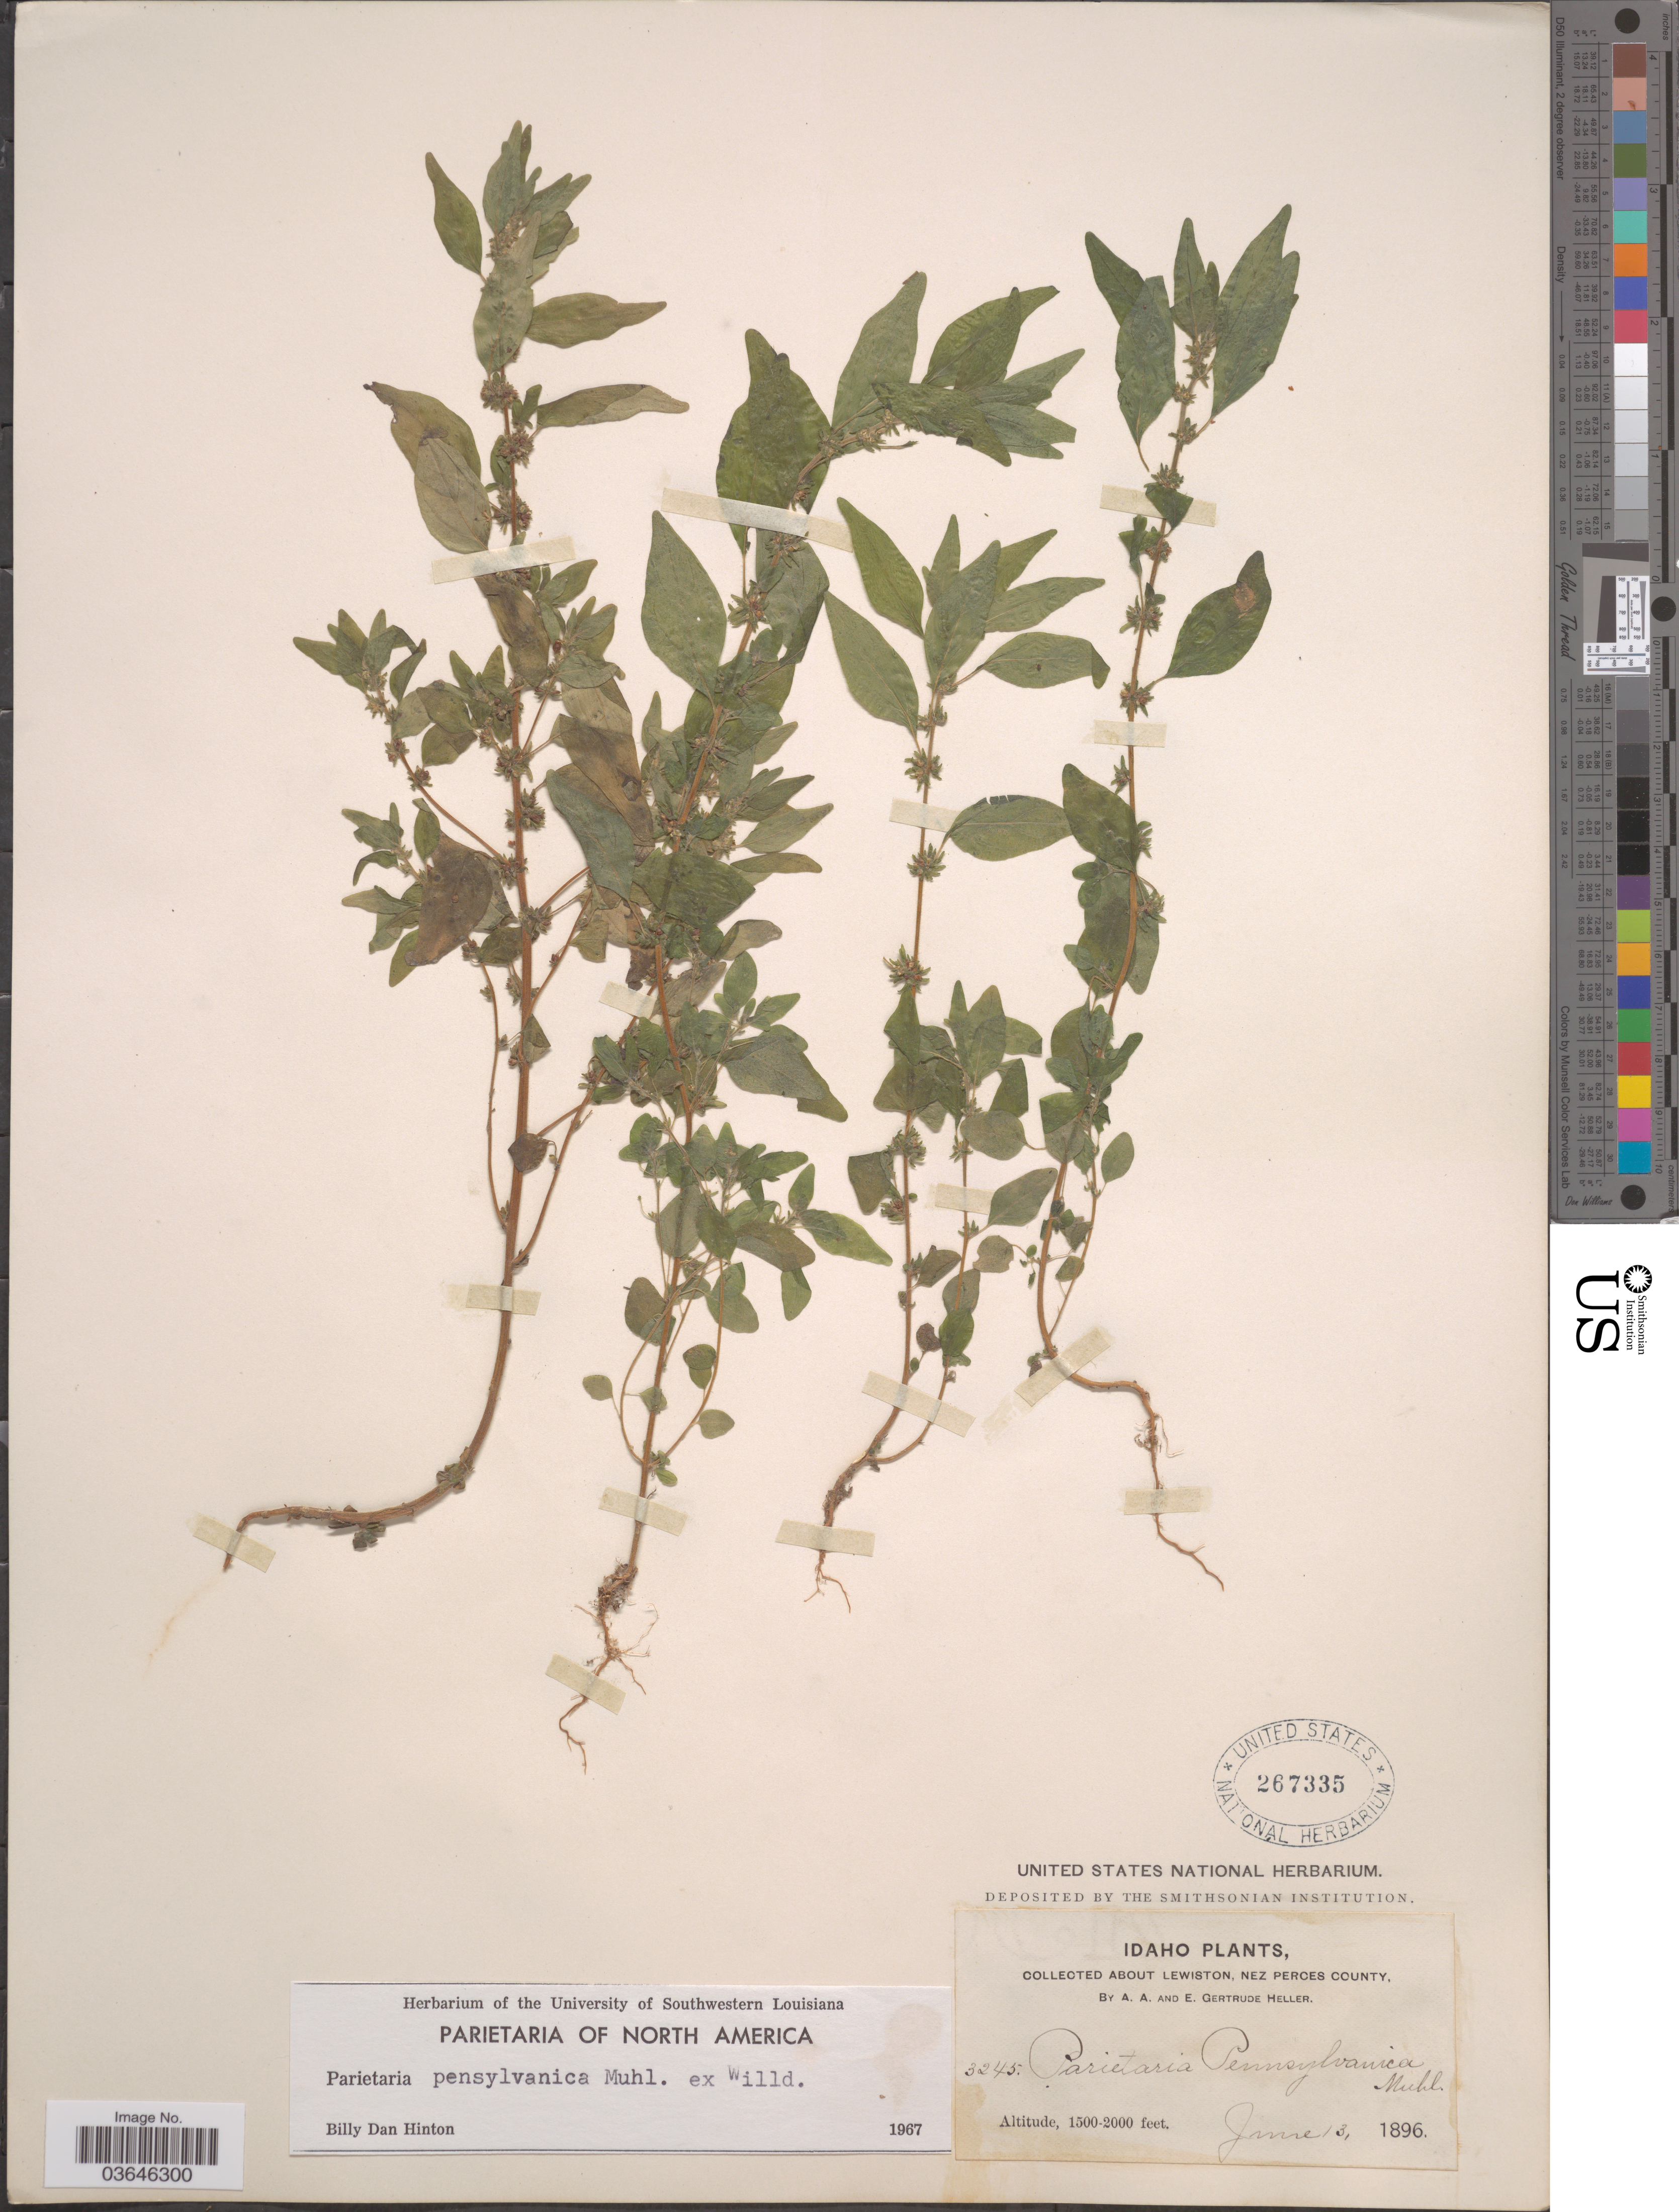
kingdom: Plantae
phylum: Tracheophyta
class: Magnoliopsida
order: Rosales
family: Urticaceae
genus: Parietaria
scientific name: Parietaria pensylvanica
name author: Muhl. ex Willd.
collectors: A. A. Heller & E. G. Heller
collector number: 3245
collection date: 1896-06-13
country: United States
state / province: Idaho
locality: Lewiston, Nez Perces County.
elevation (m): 457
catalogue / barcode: US 267335